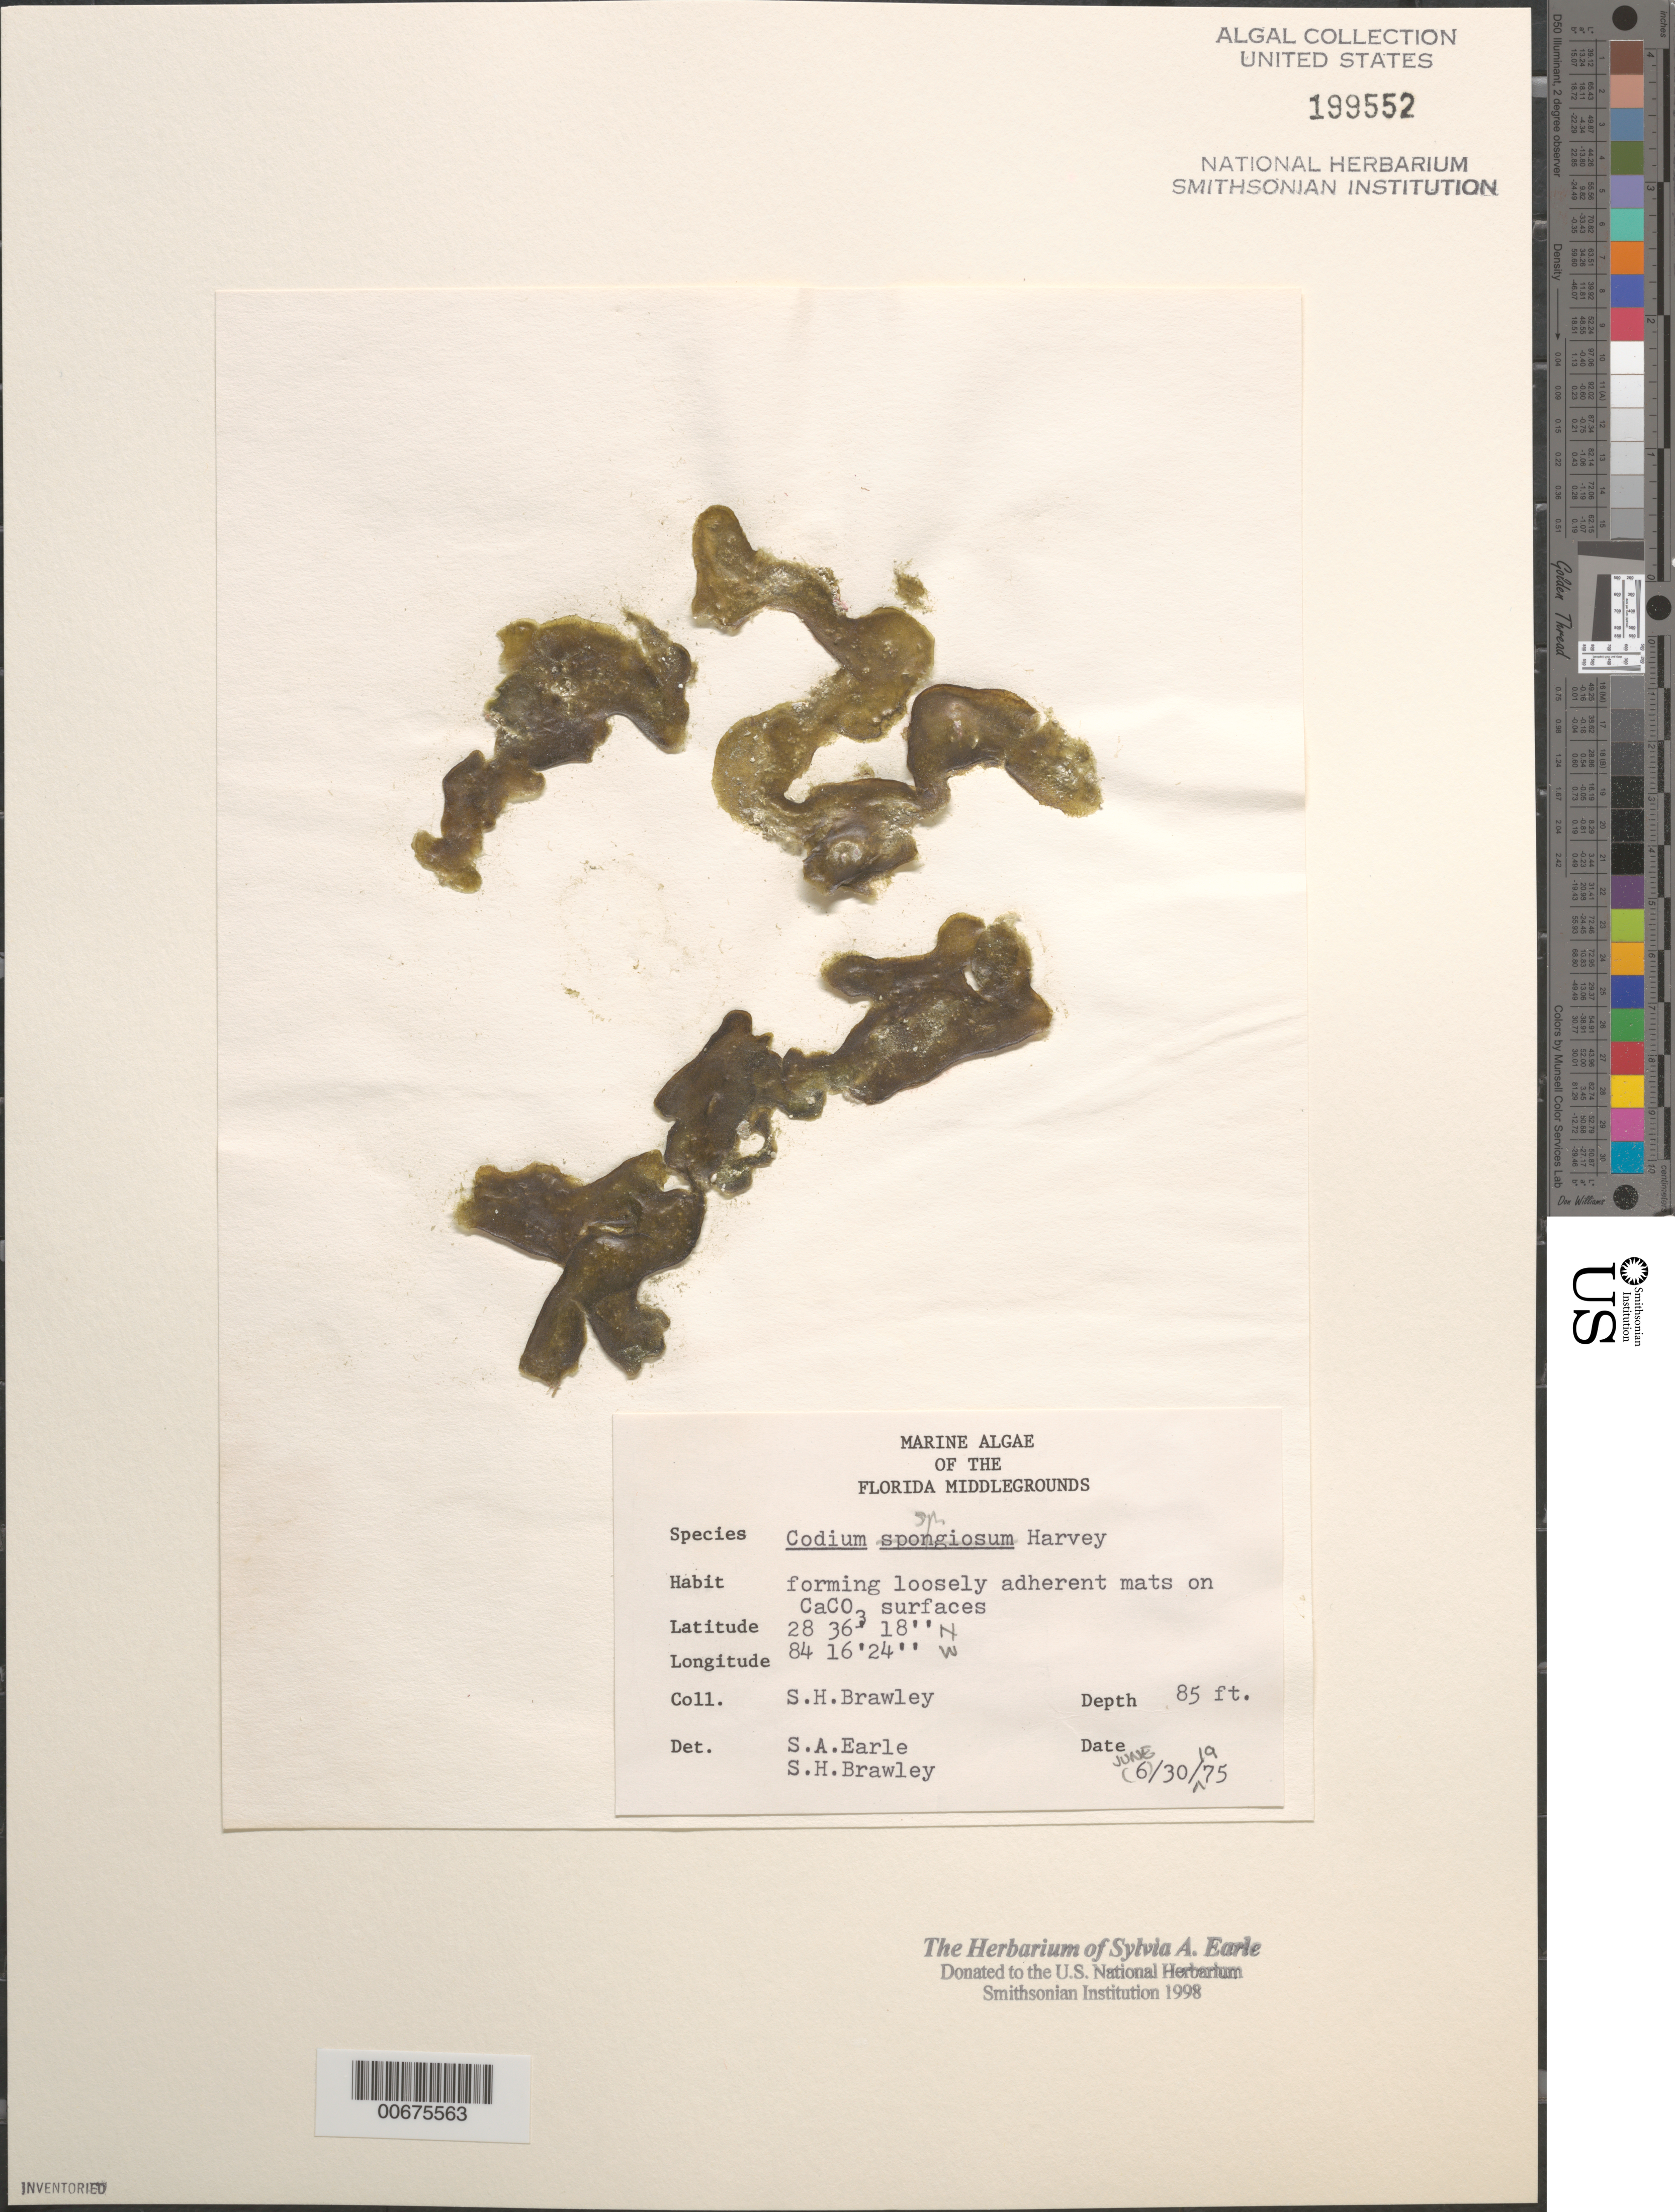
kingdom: Plantae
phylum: Chlorophyta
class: Ulvophyceae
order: Bryopsidales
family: Codiaceae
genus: Codium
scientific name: Codium sp.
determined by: Earle, S. A.; Brawley, S. H.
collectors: S. Brawley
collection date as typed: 30 Jun 1975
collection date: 1975-06-30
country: United States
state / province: Florida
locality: Florida Middle Grounds, Gulf of Mexico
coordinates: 28 36' 18" N, 84 19' 42" W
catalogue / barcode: US 199552